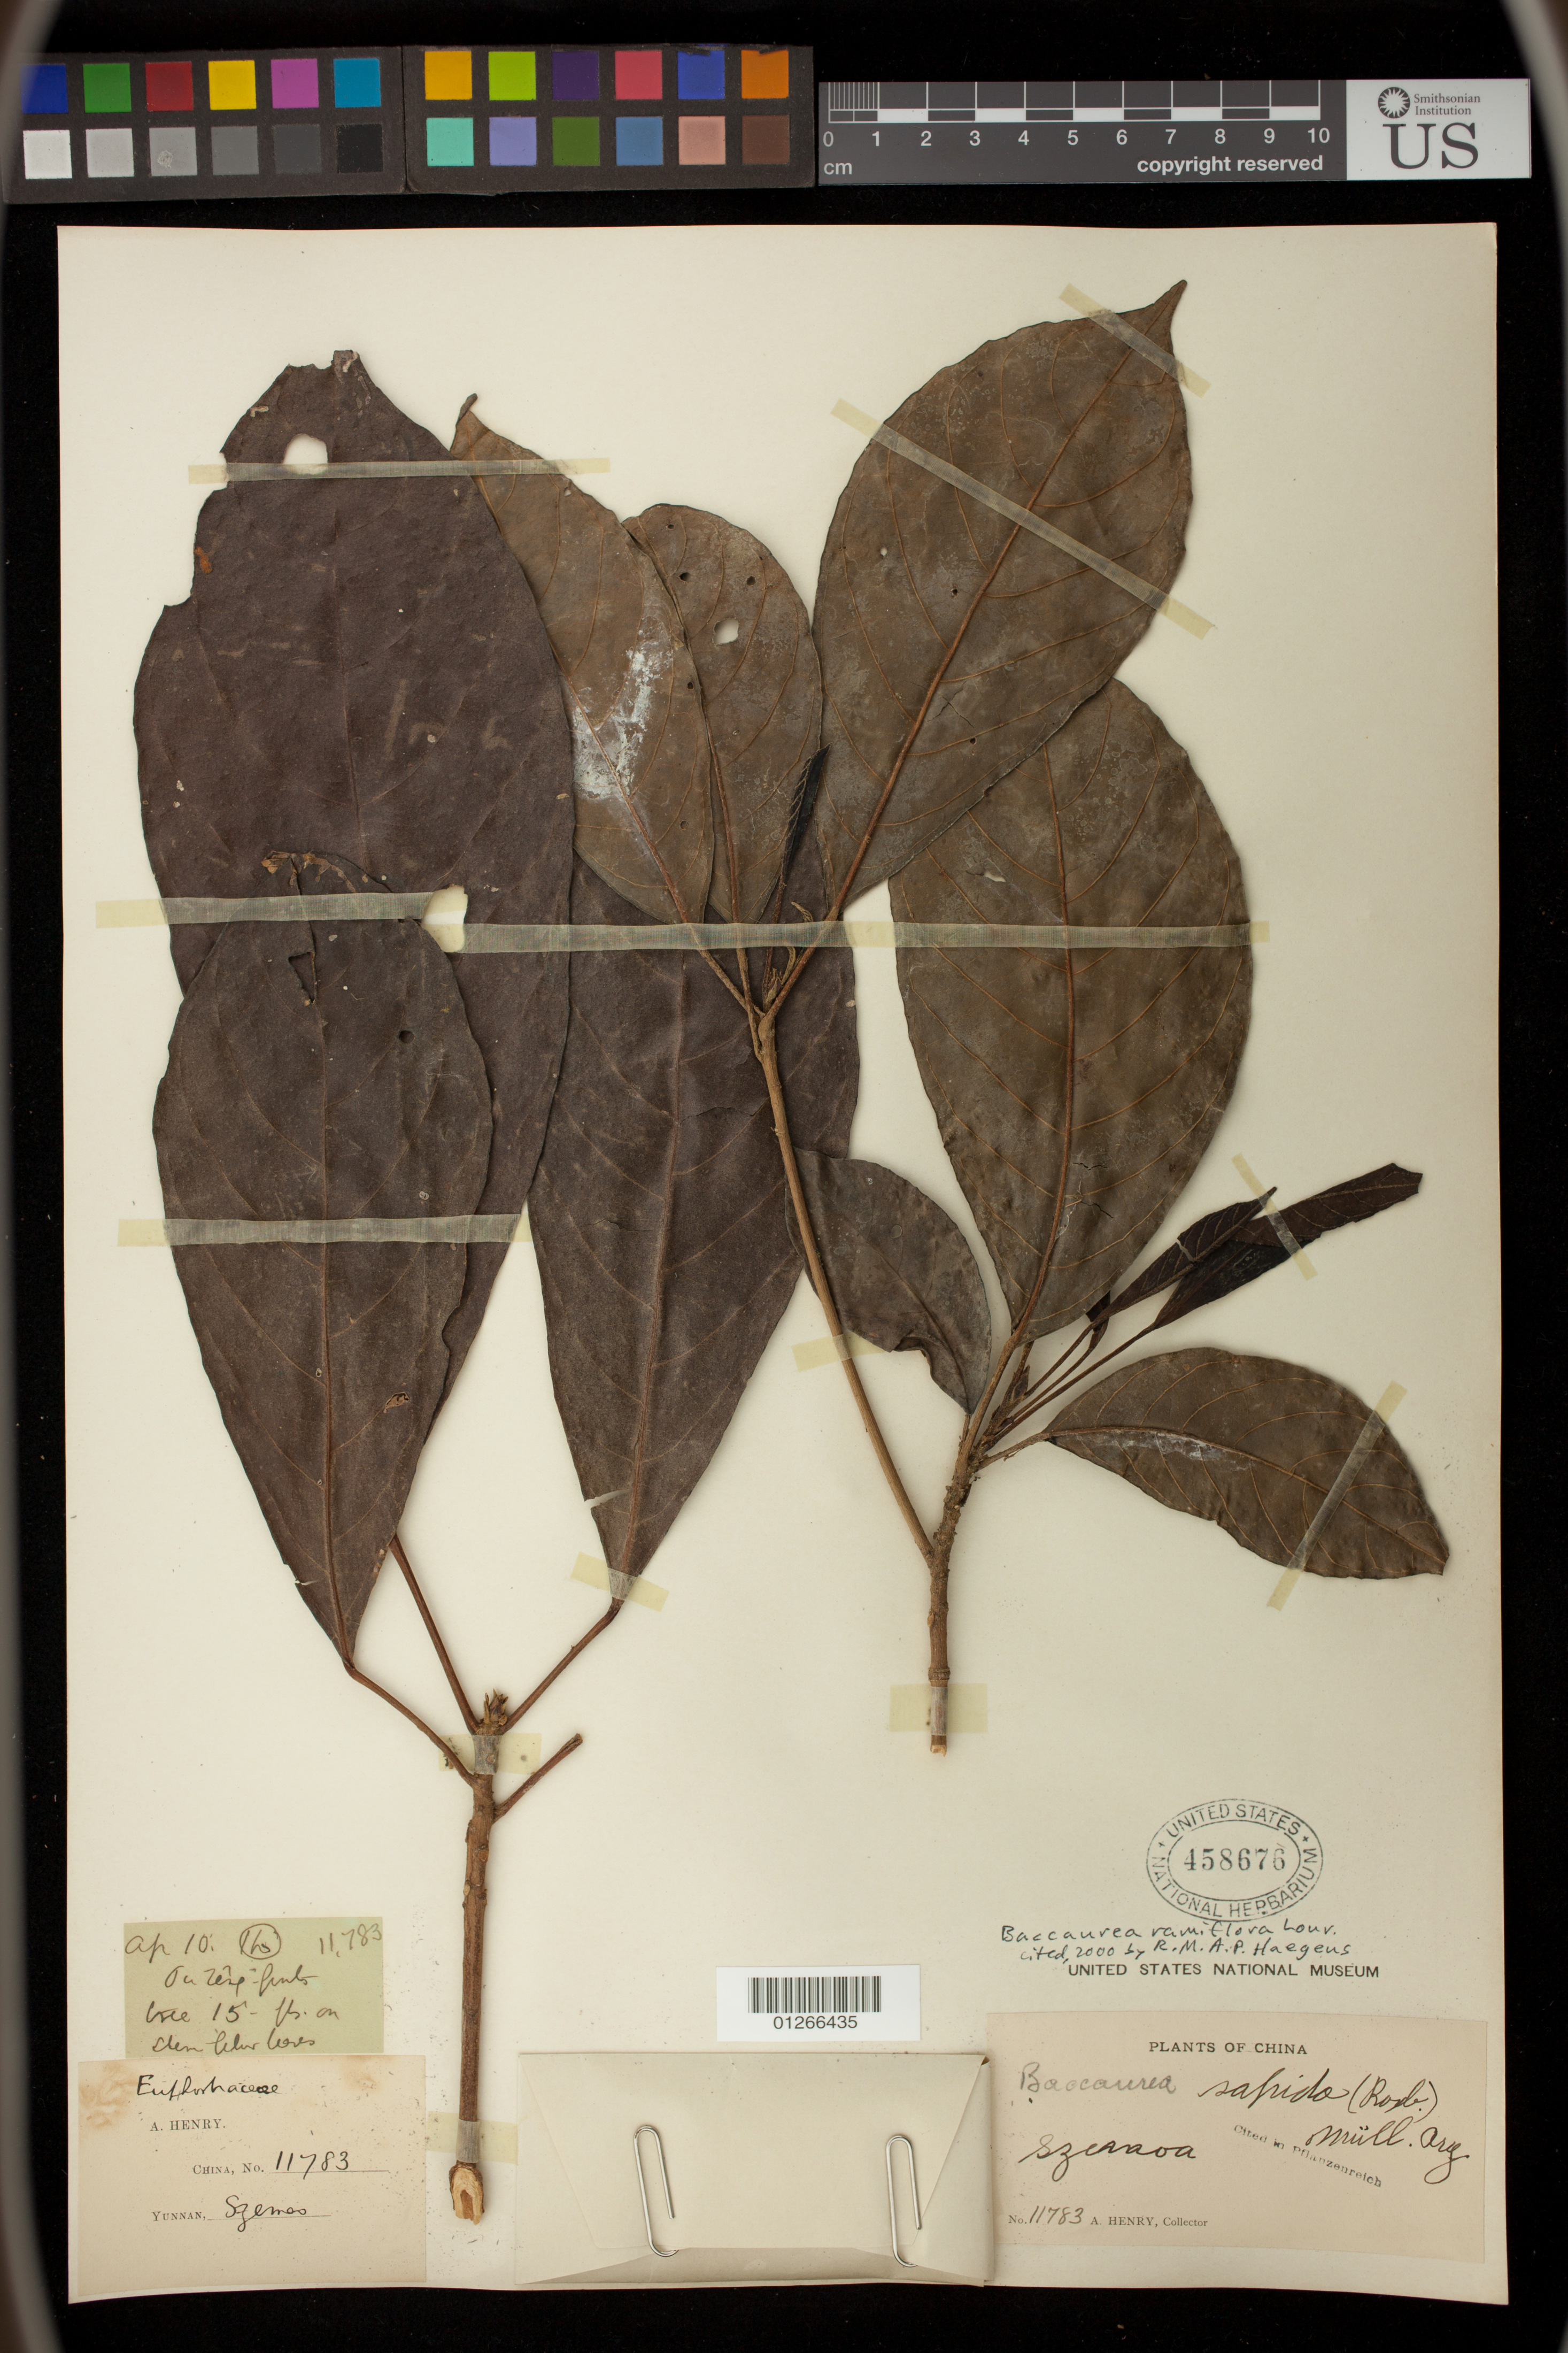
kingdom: Plantae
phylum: Tracheophyta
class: Magnoliopsida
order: Malpighiales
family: Phyllanthaceae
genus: Baccaurea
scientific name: Baccaurea ramiflora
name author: Lour.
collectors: A. Henry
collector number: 11783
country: China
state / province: Yunnan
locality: Szemao [Simao]. Ho.